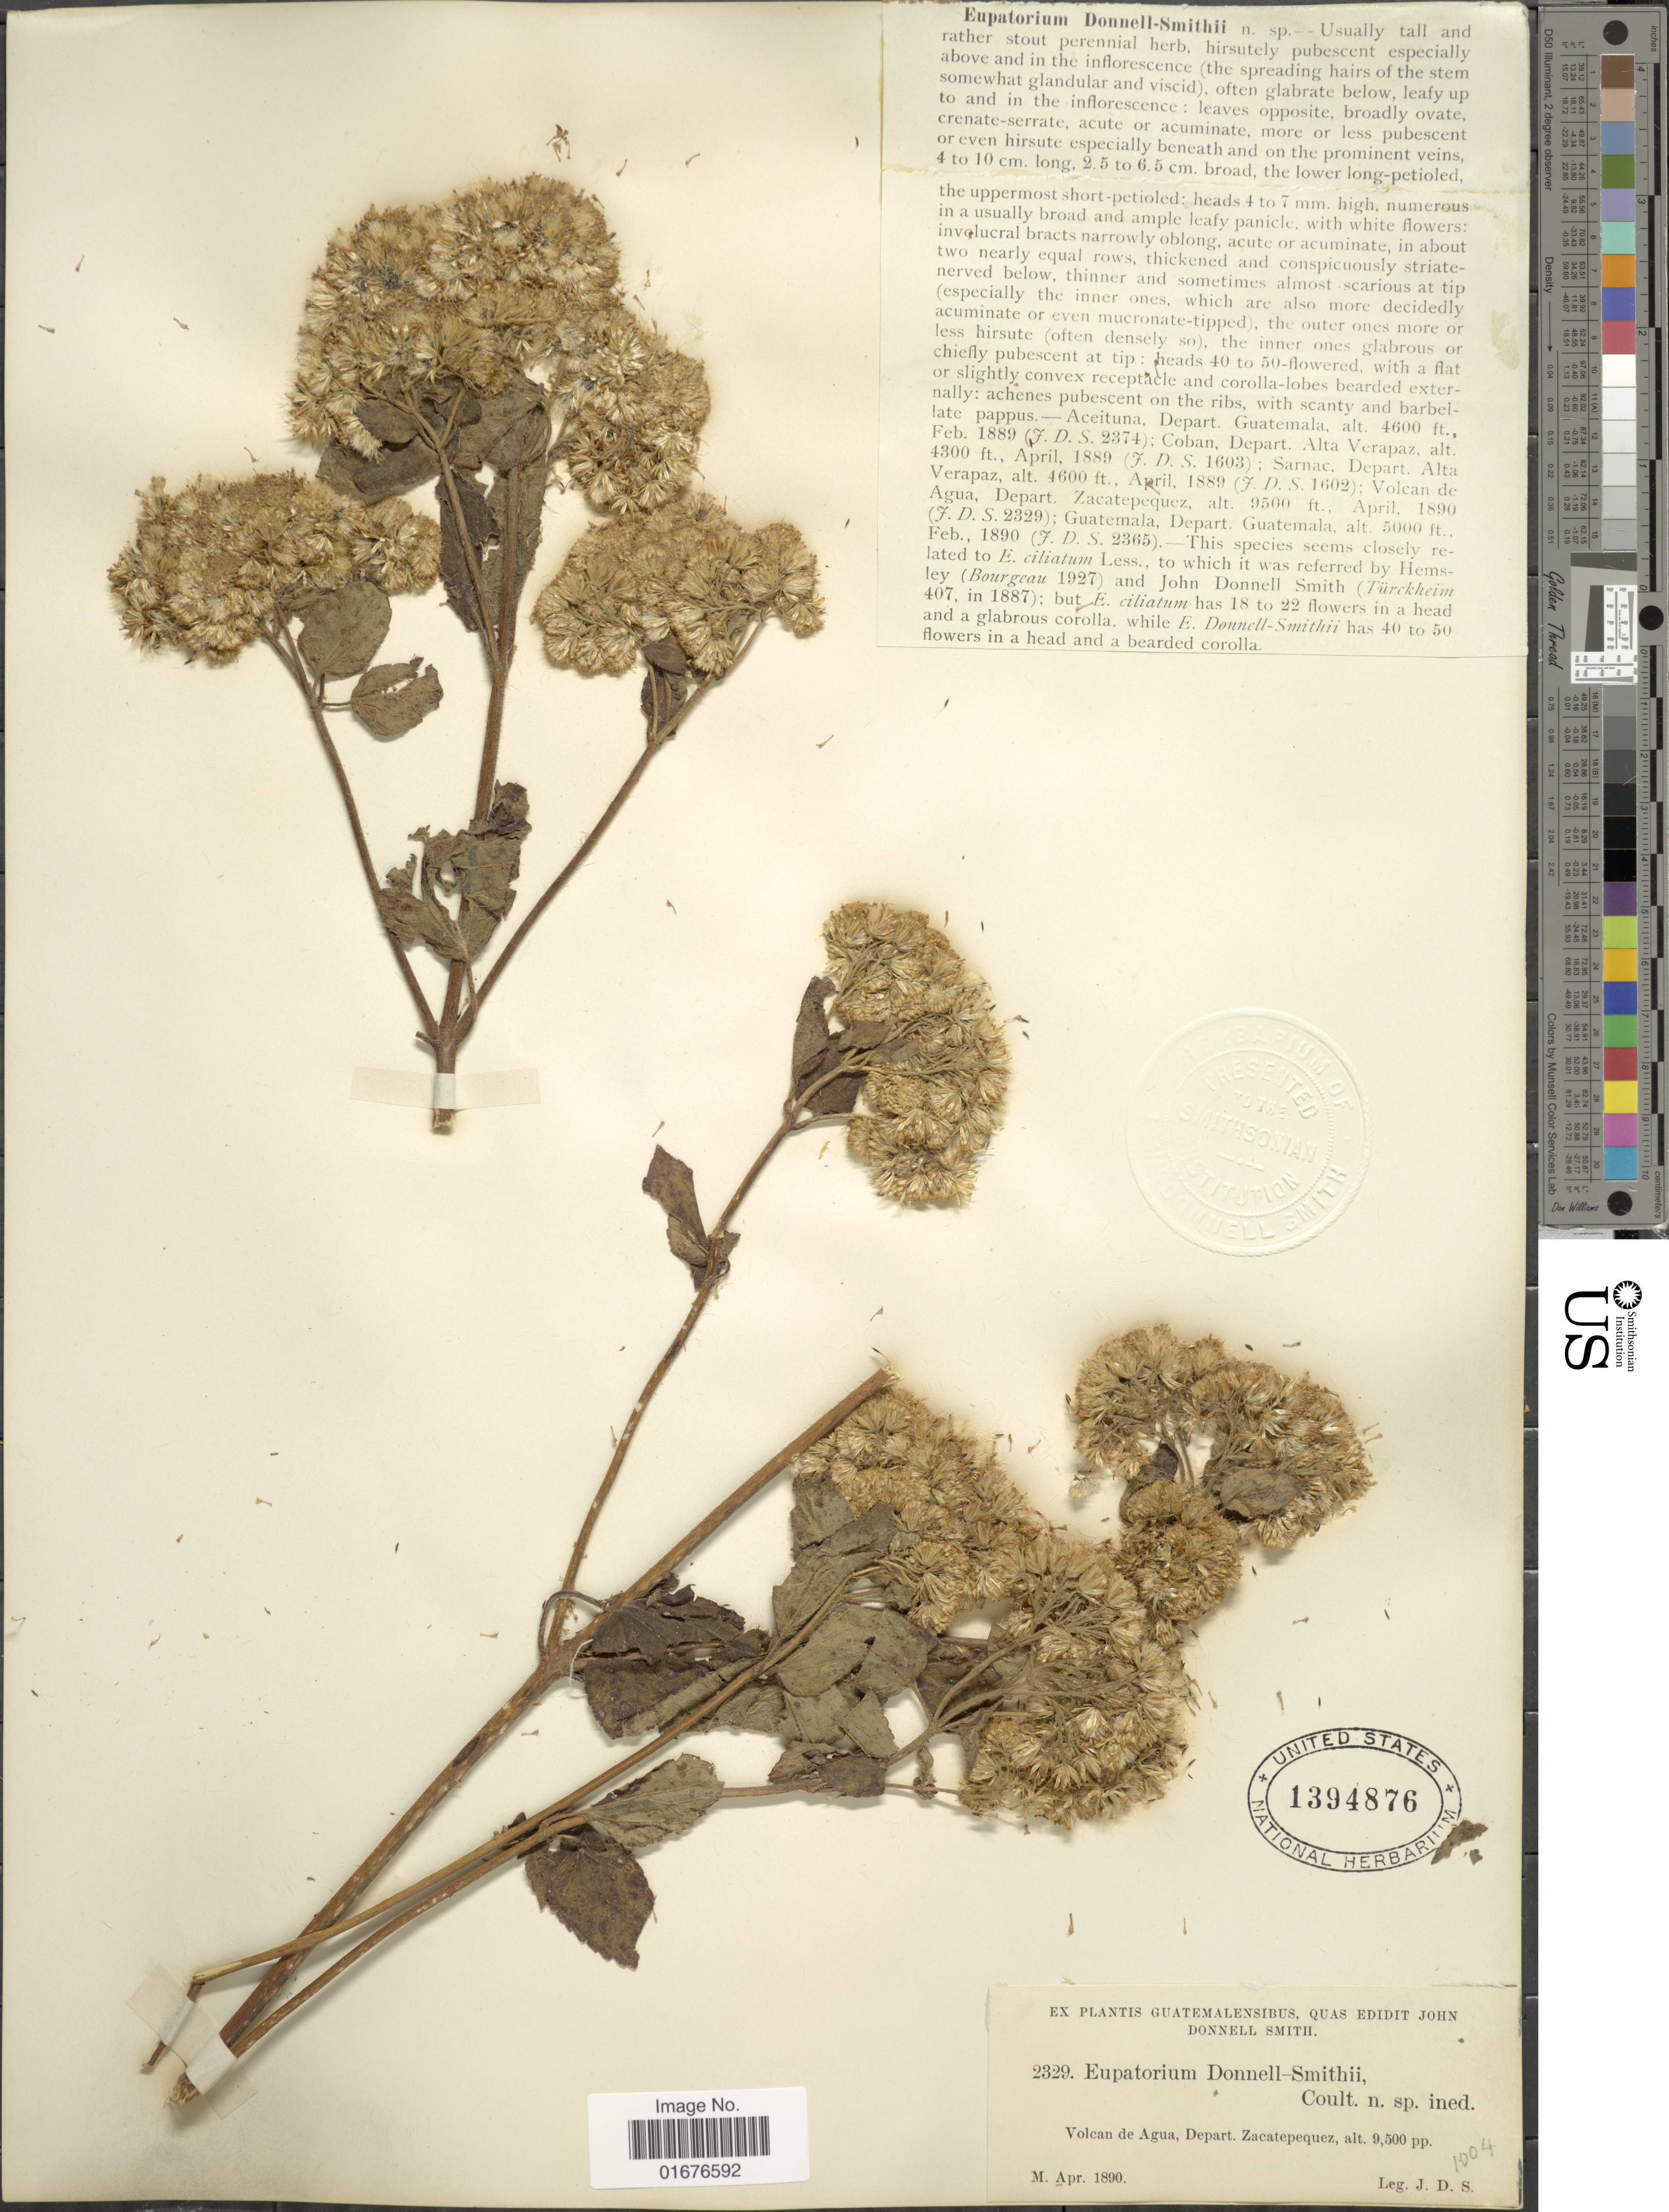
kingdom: Plantae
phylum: Tracheophyta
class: Magnoliopsida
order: Asterales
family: Asteraceae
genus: Ageratina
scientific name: Ageratina pichinchensis var. bustamenta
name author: (DC.) R.M. King & H. Rob.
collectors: J. Donnell Smith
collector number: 2329/1004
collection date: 1890-04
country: Guatemala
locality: Volcan de Agua, dpeart. Zacatepequez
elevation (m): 2896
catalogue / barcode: US 1394876